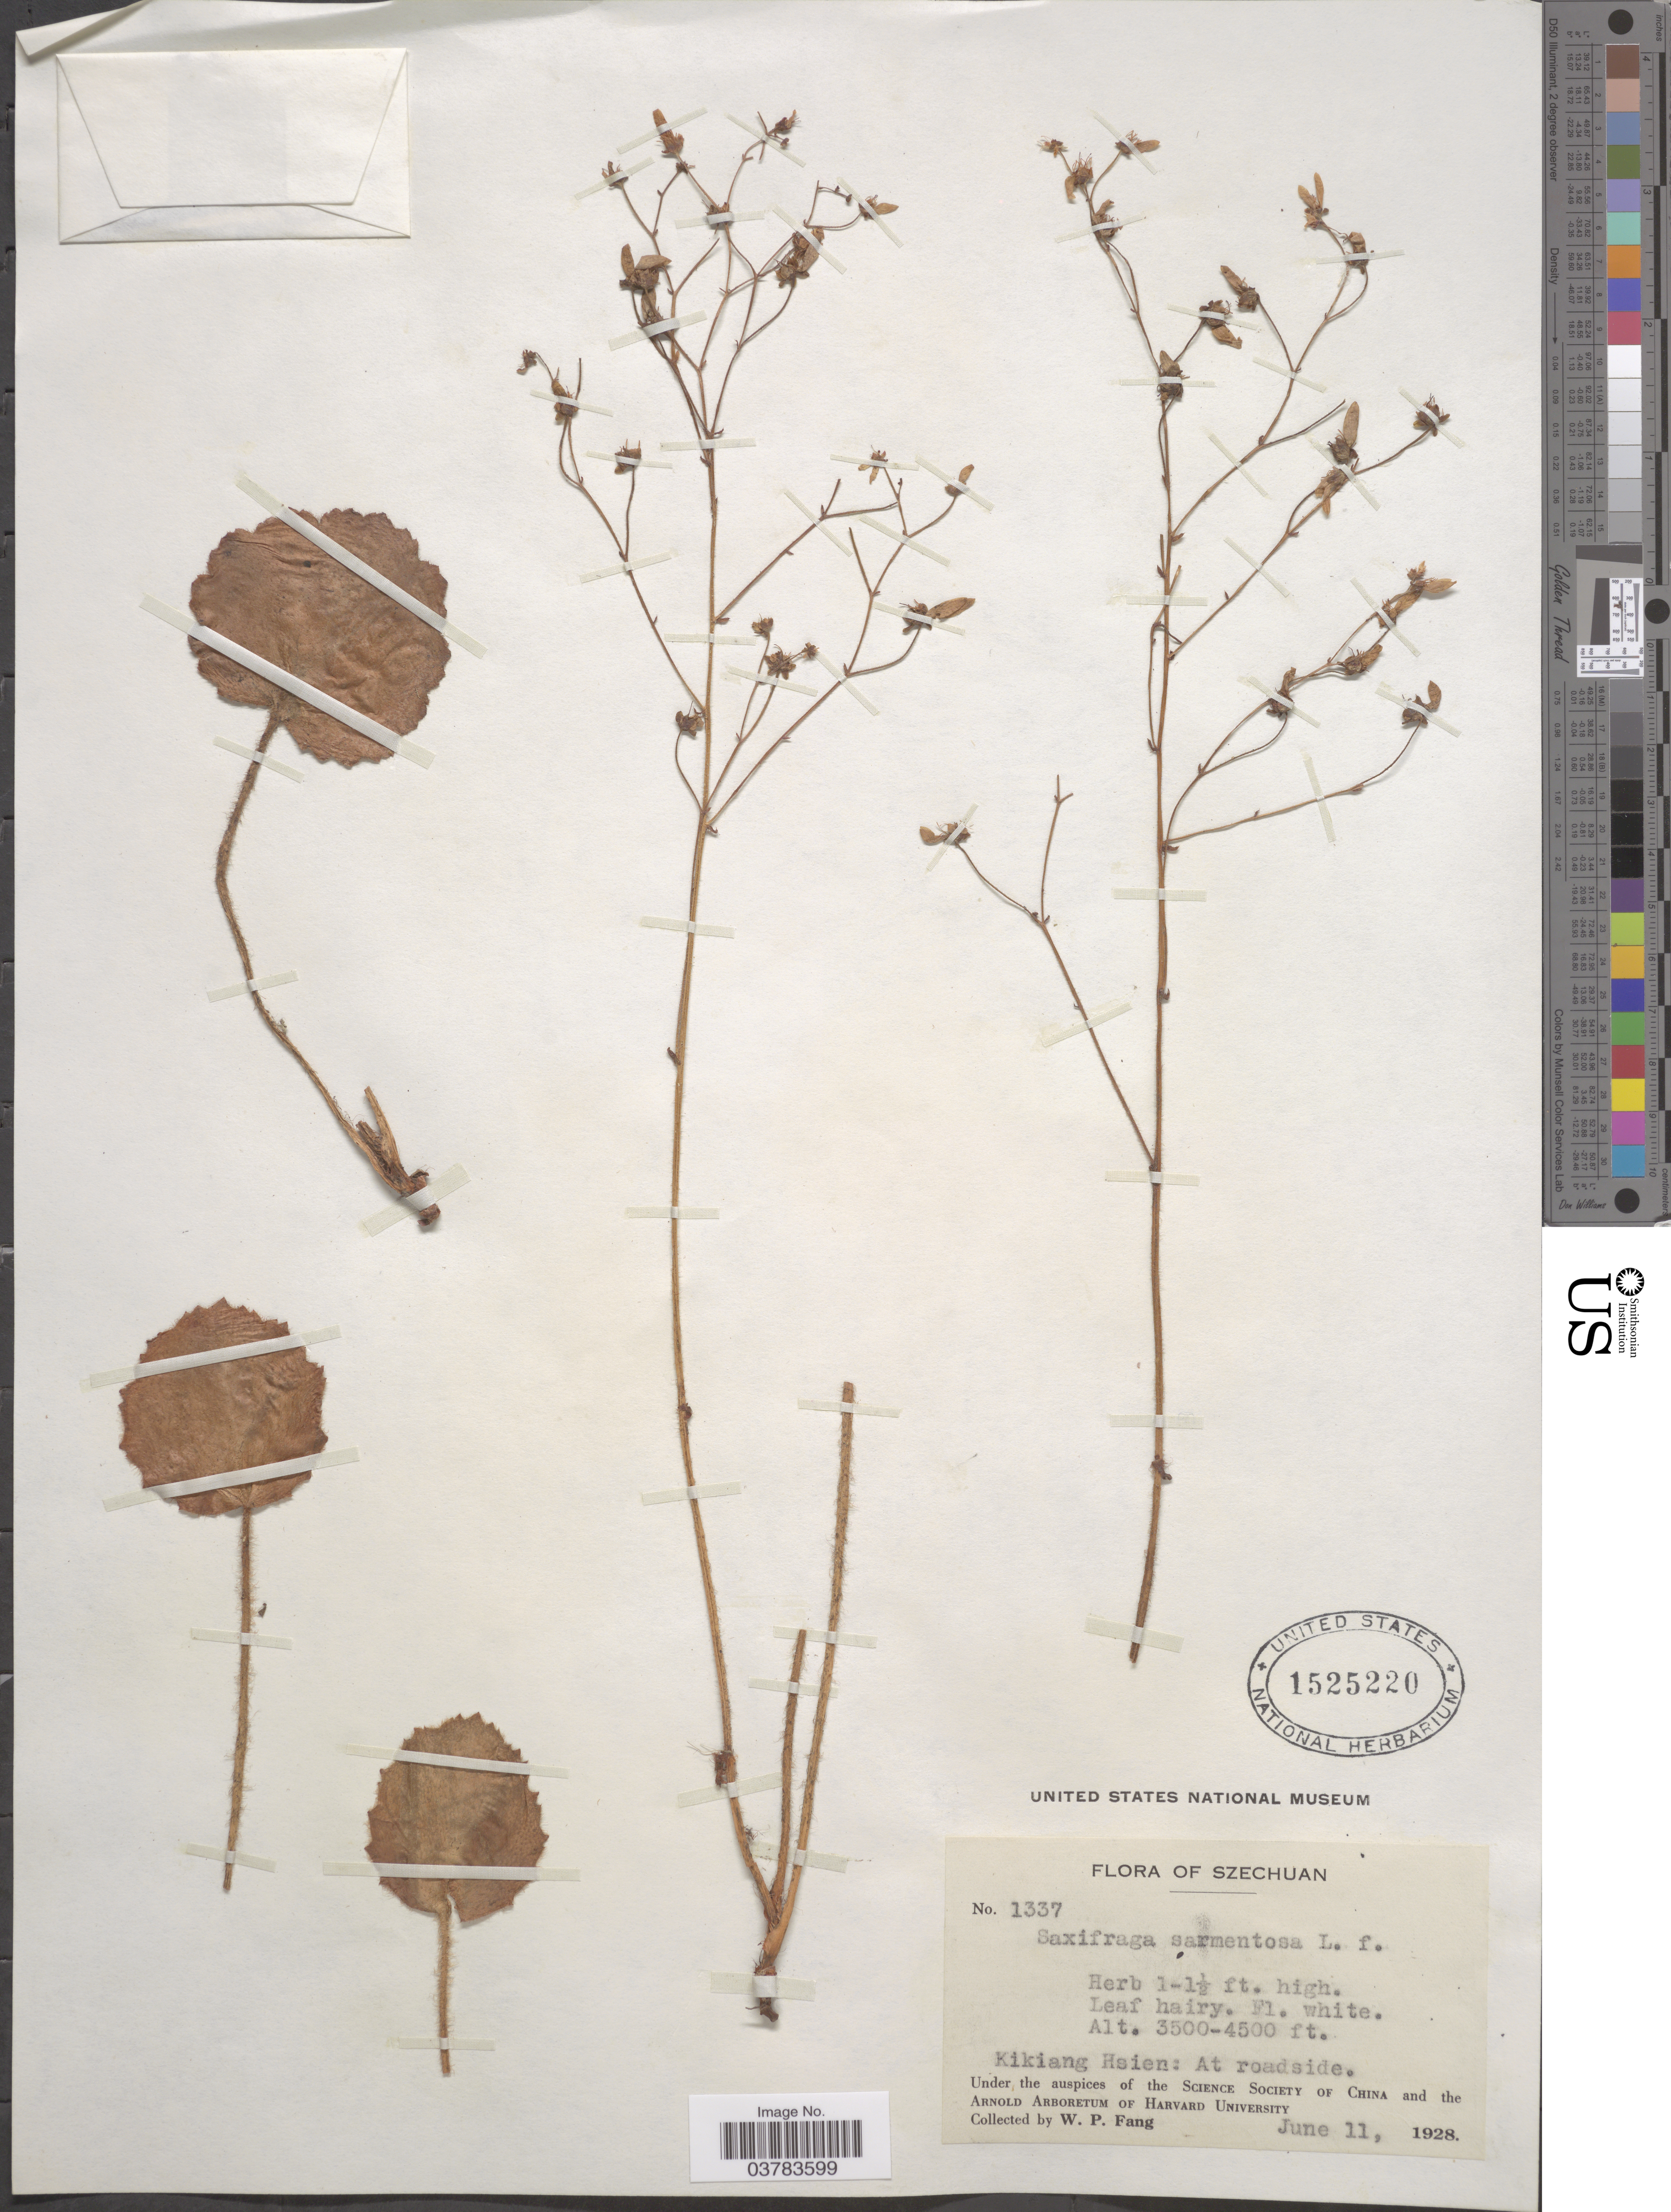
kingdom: Plantae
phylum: Tracheophyta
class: Magnoliopsida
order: Saxifragales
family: Saxifragaceae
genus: Saxifraga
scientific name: Saxifraga sarmentosa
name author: L. f.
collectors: W. P. Fang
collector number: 1337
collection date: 1928-06-11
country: China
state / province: Sichuan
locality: Szechuan. Kikiang Hsien: At roadside.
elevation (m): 1067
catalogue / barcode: US 1525220